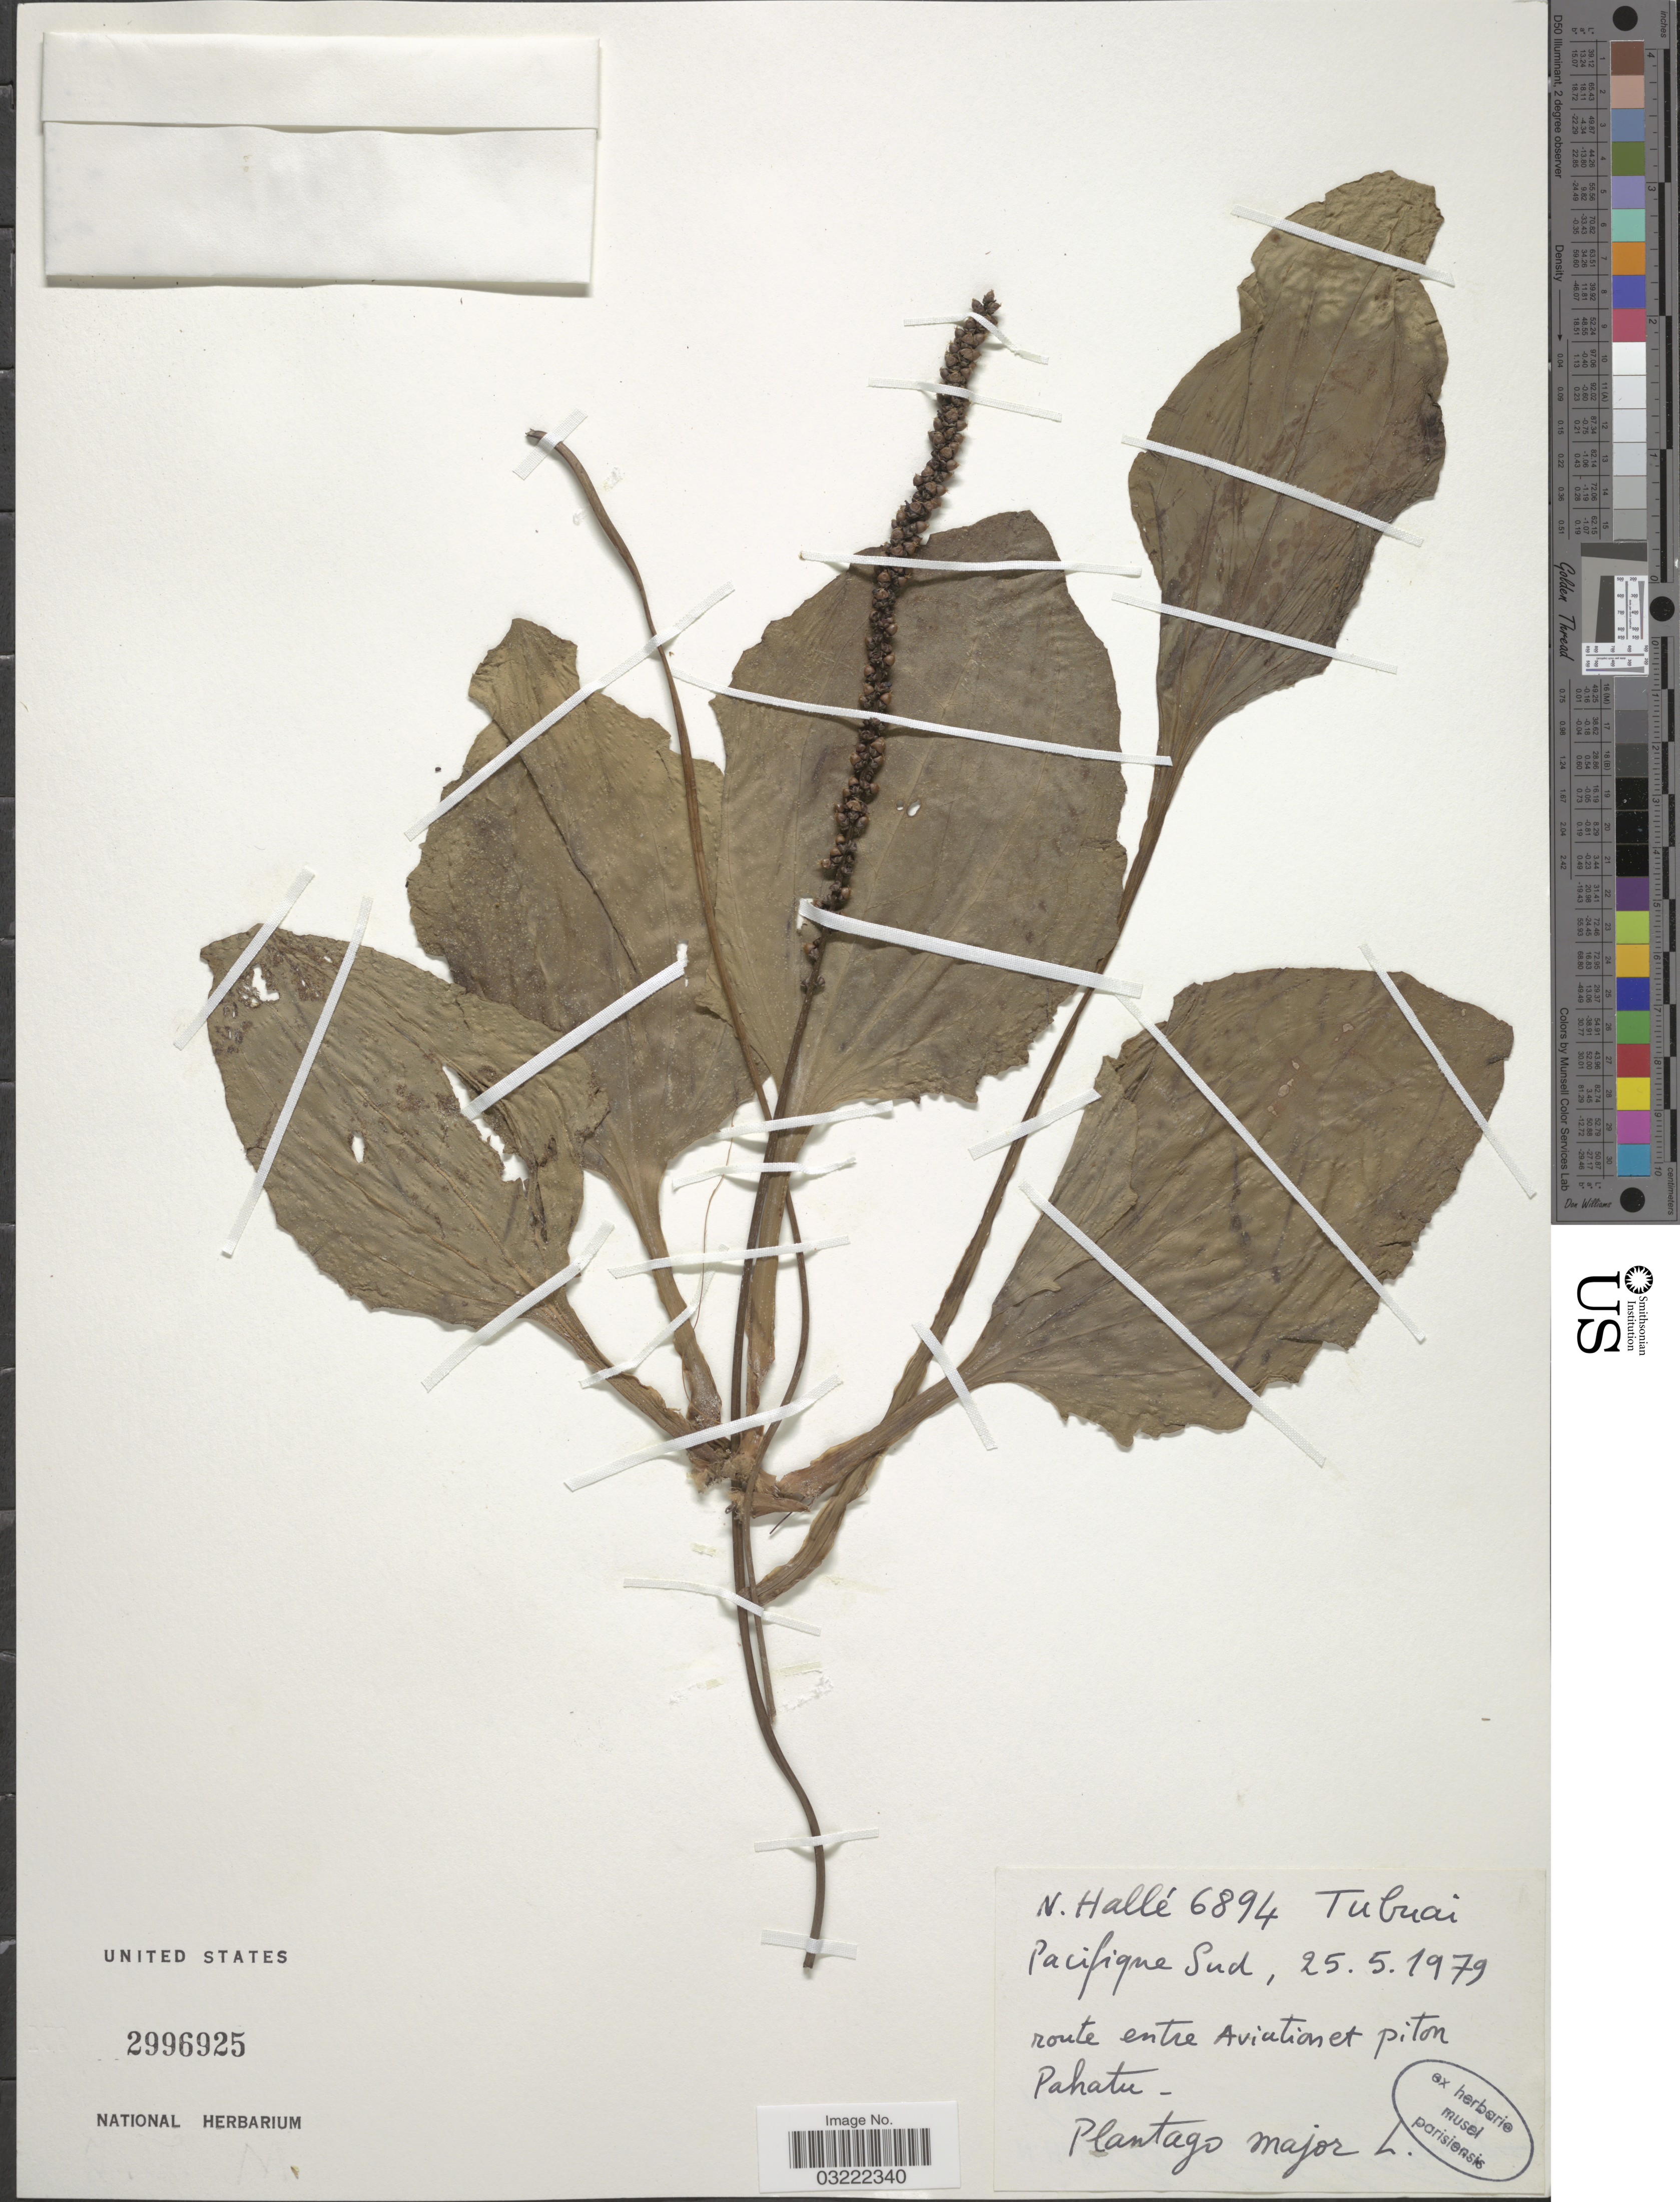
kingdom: Plantae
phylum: Tracheophyta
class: Magnoliopsida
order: Lamiales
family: Plantaginaceae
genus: Plantago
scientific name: Plantago major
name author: L.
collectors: N. Hallé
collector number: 6894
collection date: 1979-05-25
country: French Polynesia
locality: Tubuai, Pacifique Sud, route entre Aviationet piton Pahatu.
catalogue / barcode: US 2996925